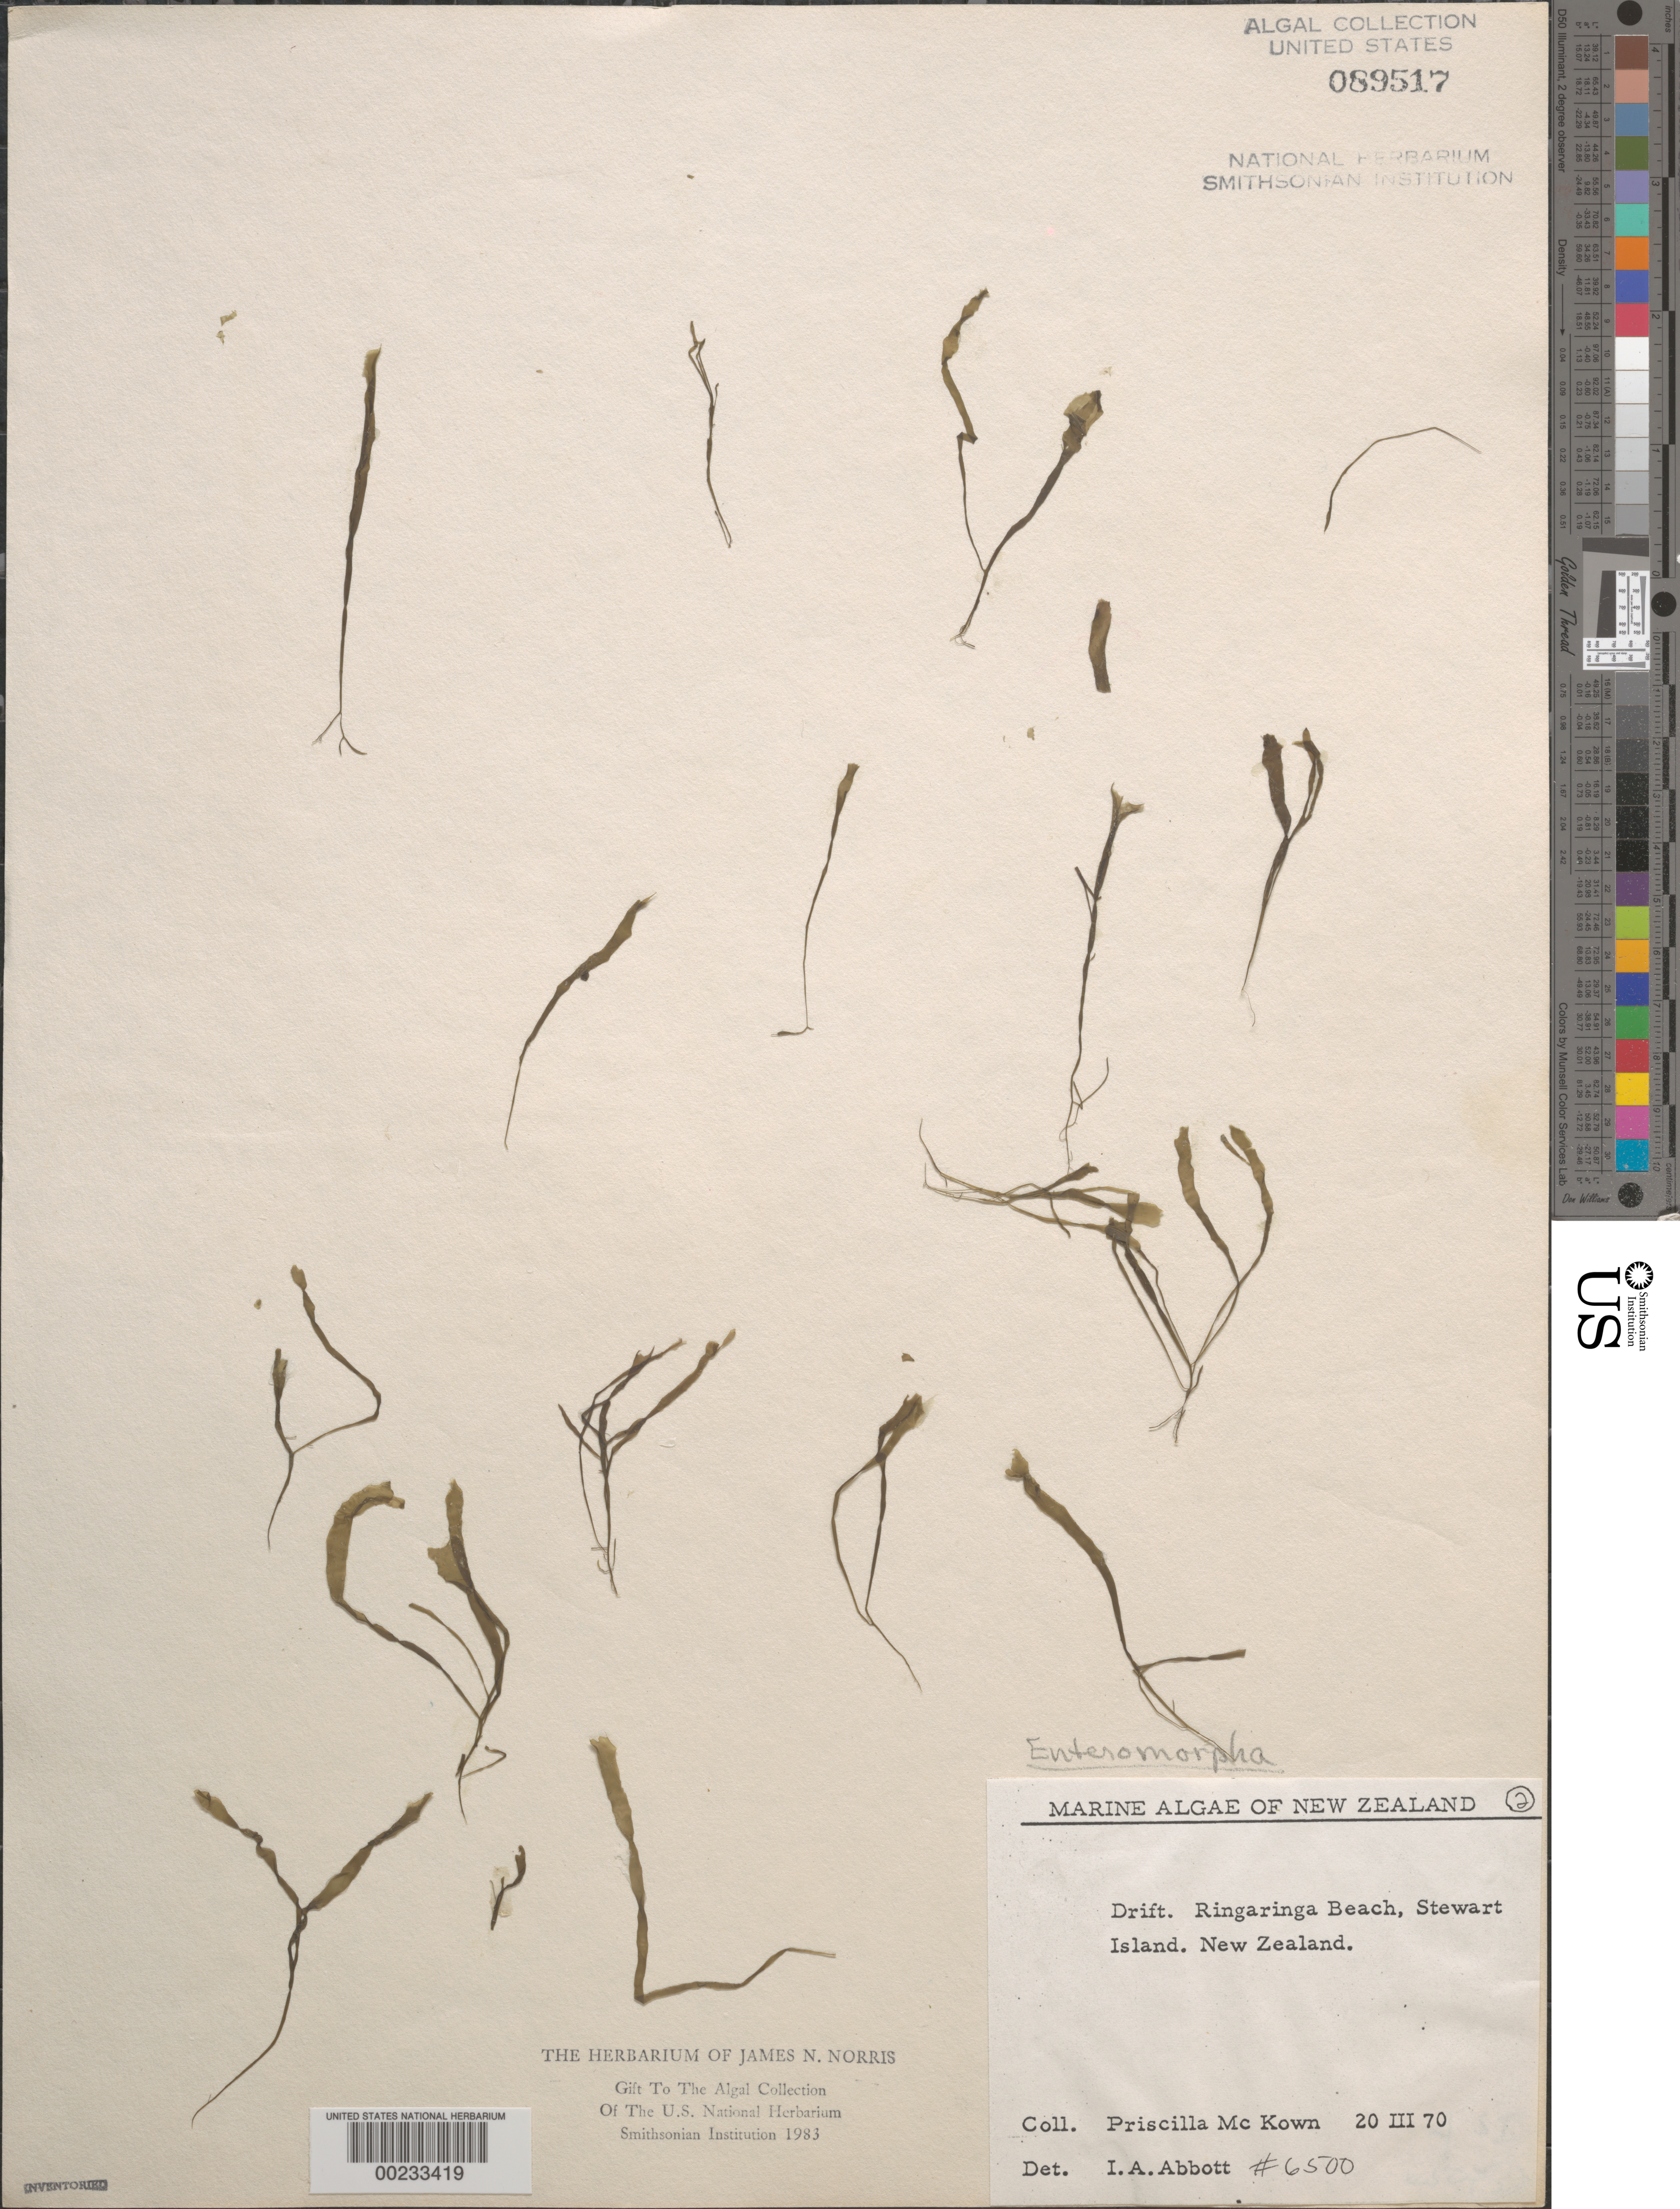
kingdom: Plantae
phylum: Chlorophyta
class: Ulvophyceae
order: Ulvales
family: Ulvaceae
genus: Ulva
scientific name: Ulva sp.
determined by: Algae name updating Project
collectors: P. McKown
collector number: IAA 6500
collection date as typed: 20 Mar 1970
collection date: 1970-03-20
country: New Zealand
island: Stewart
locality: Ringaringa beach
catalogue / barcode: US 89517